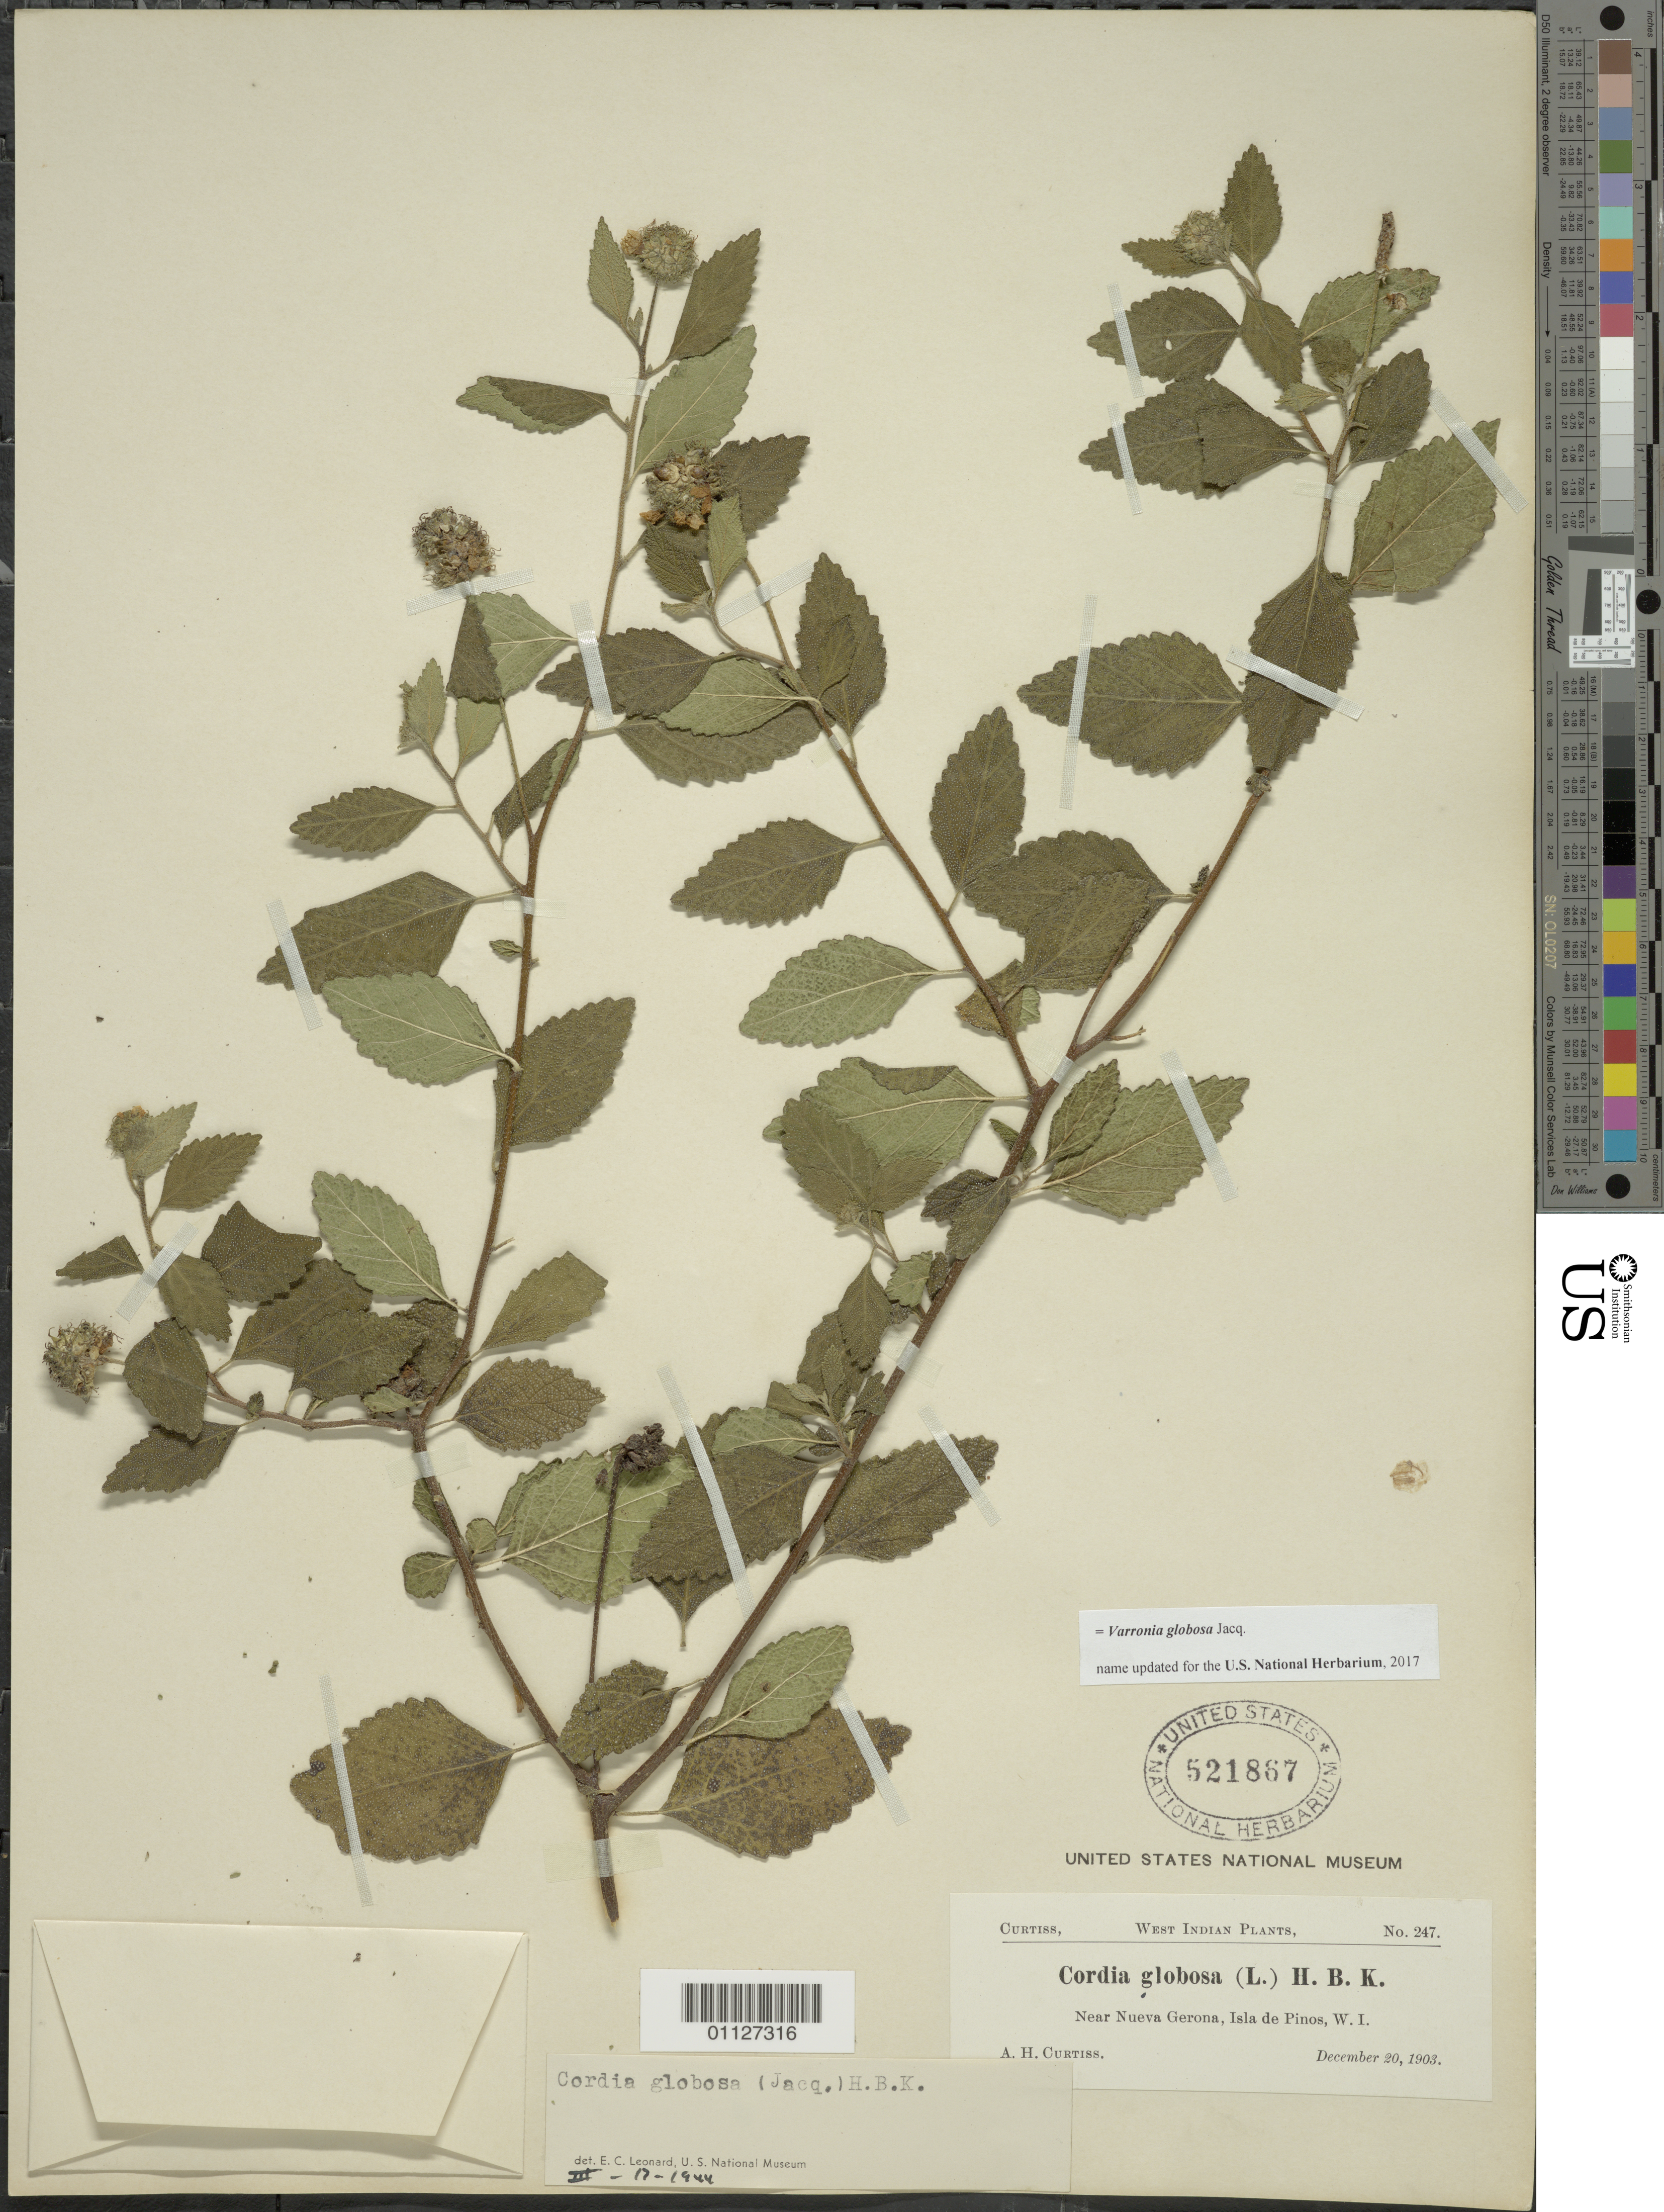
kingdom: Plantae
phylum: Tracheophyta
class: Magnoliopsida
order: Boraginales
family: Cordiaceae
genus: Varronia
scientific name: Varronia globosa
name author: Jacq.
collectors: A. H. Curtiss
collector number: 247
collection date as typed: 20 Dec 1903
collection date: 1903-12-20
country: Cuba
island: Isla de la Juventud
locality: Isle of Pines, Near Nueva Gerona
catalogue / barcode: US 521867